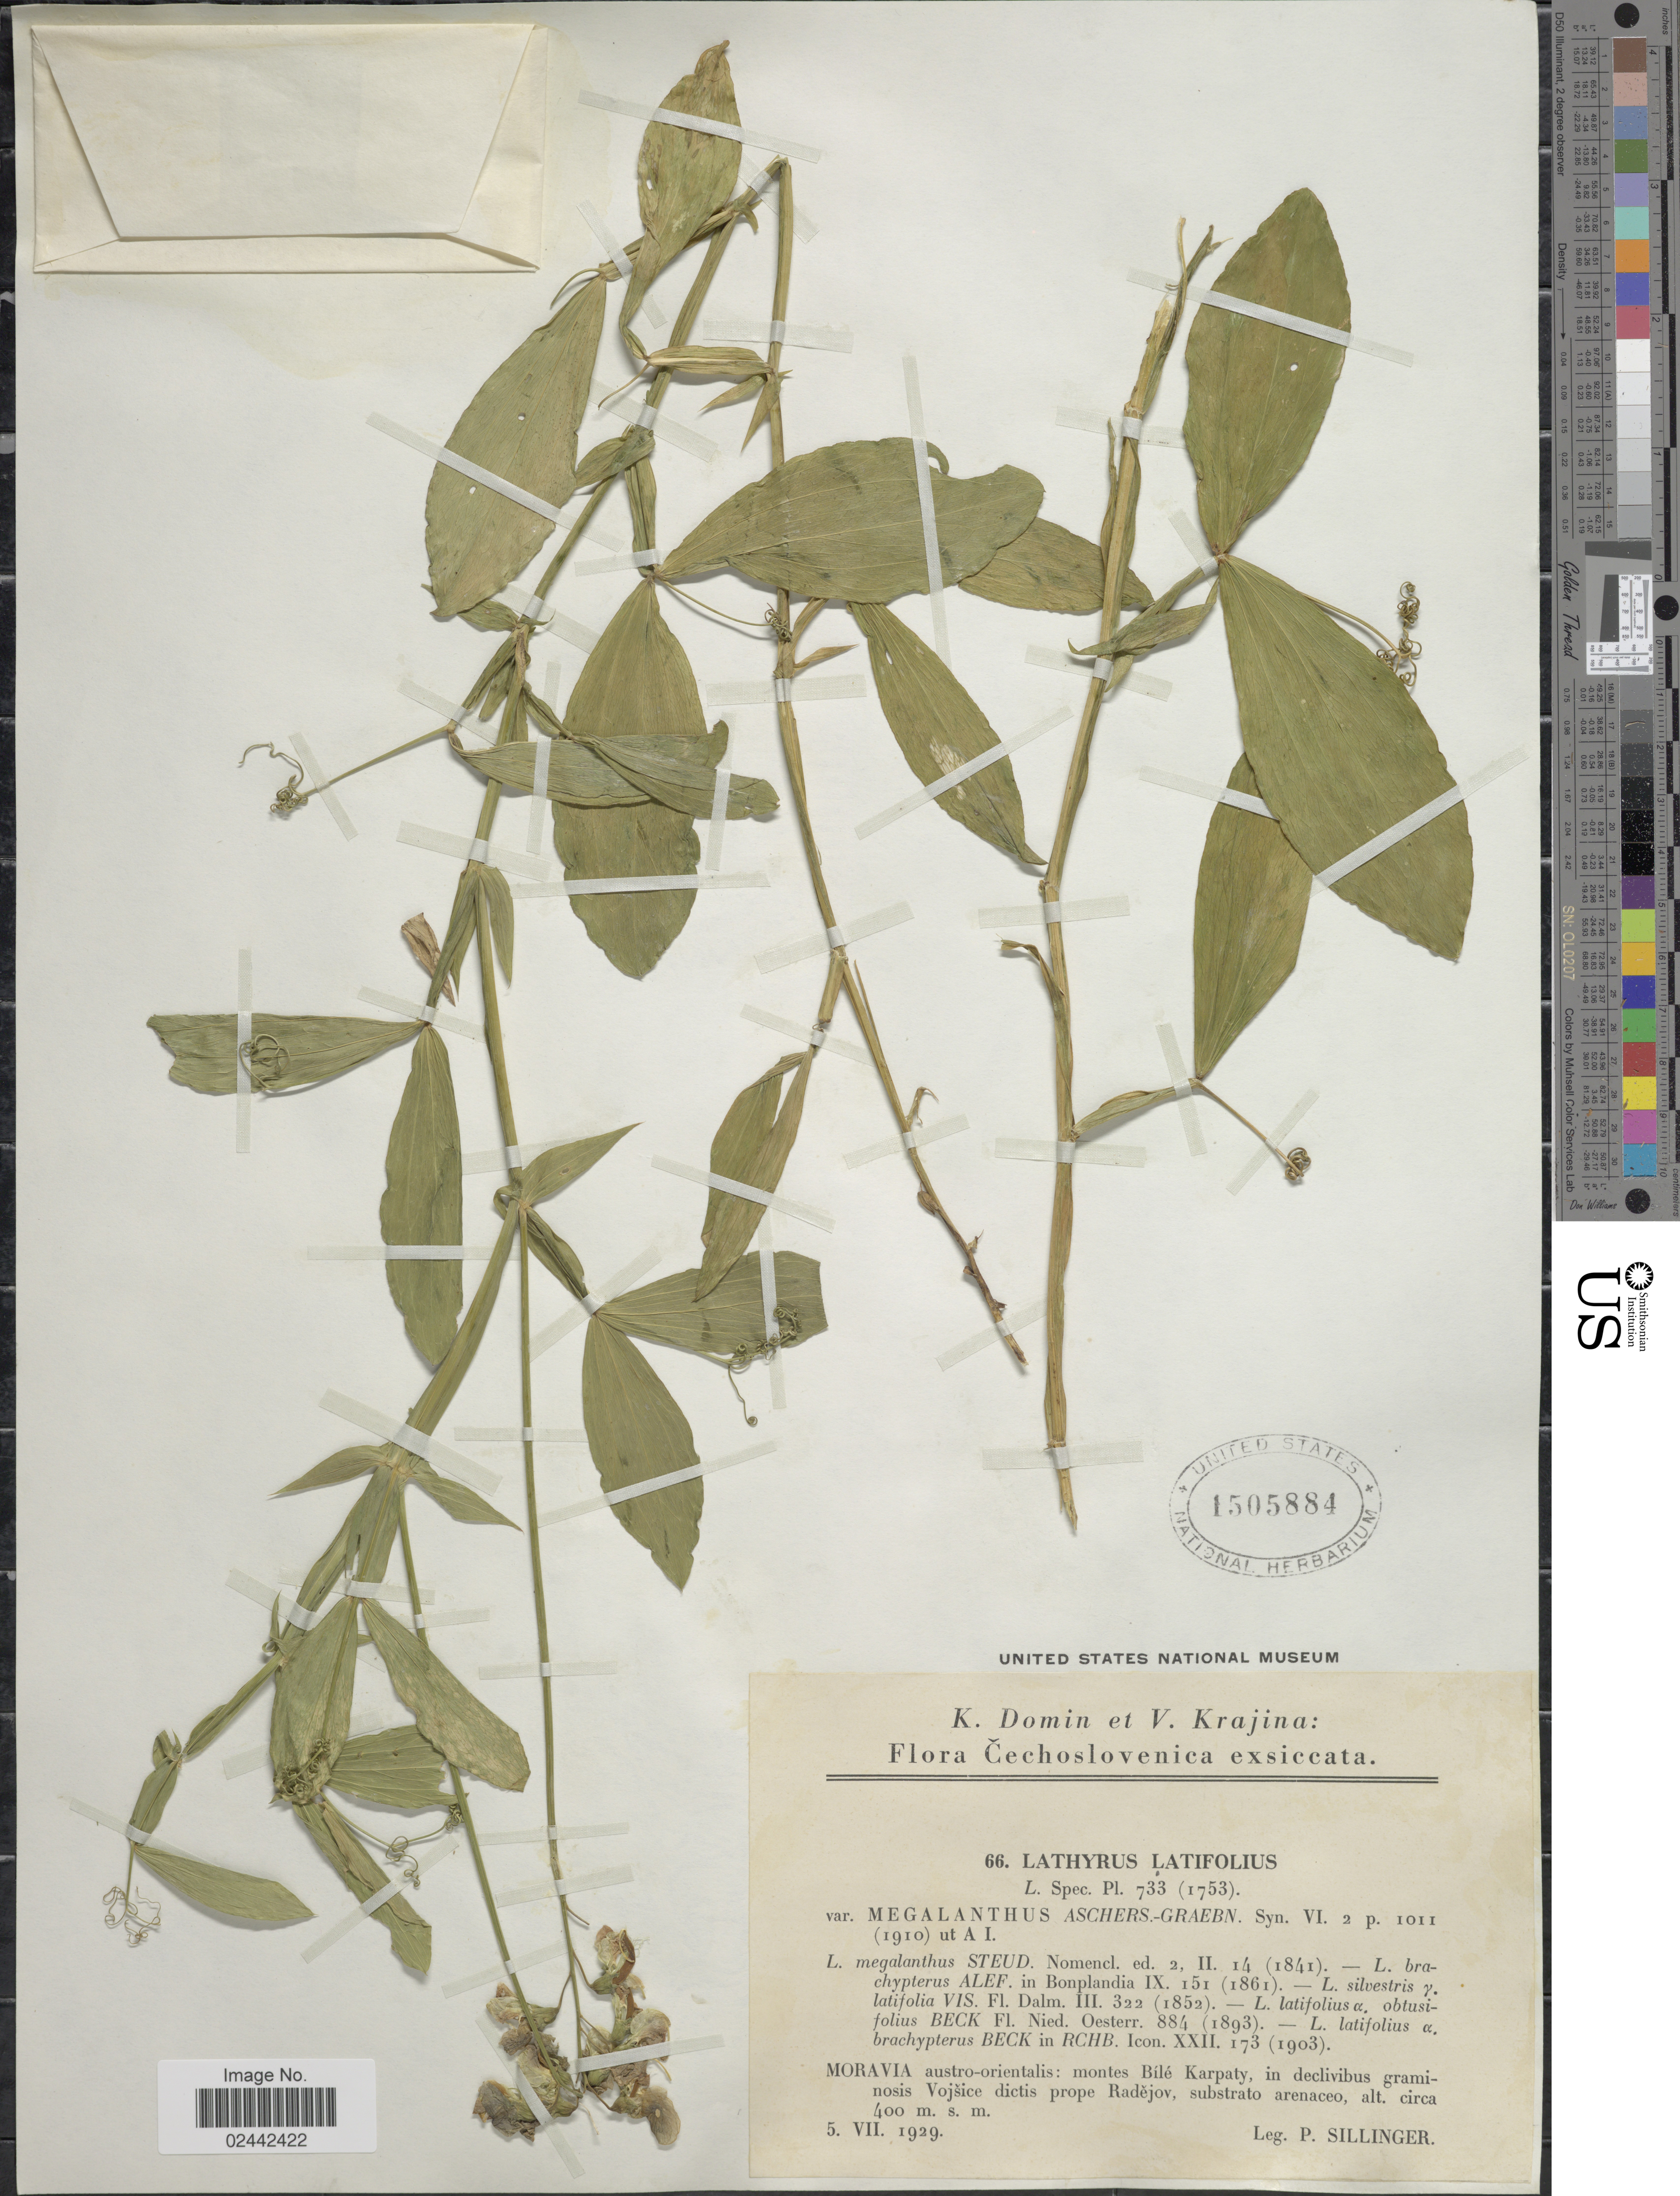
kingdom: Plantae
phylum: Tracheophyta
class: Magnoliopsida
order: Fabales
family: Fabaceae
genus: Lathyrus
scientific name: Lathyrus latifolius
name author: L.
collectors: P. Sillinger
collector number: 66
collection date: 1929-07-05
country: Czechia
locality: Cechoslovenica. Moravia austro-orientalis: montes Bile Karpaty, in declividbus graminosis Vojsice dictis prope Radejov. Substrato Arenaceo.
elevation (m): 400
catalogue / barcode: US 1505884